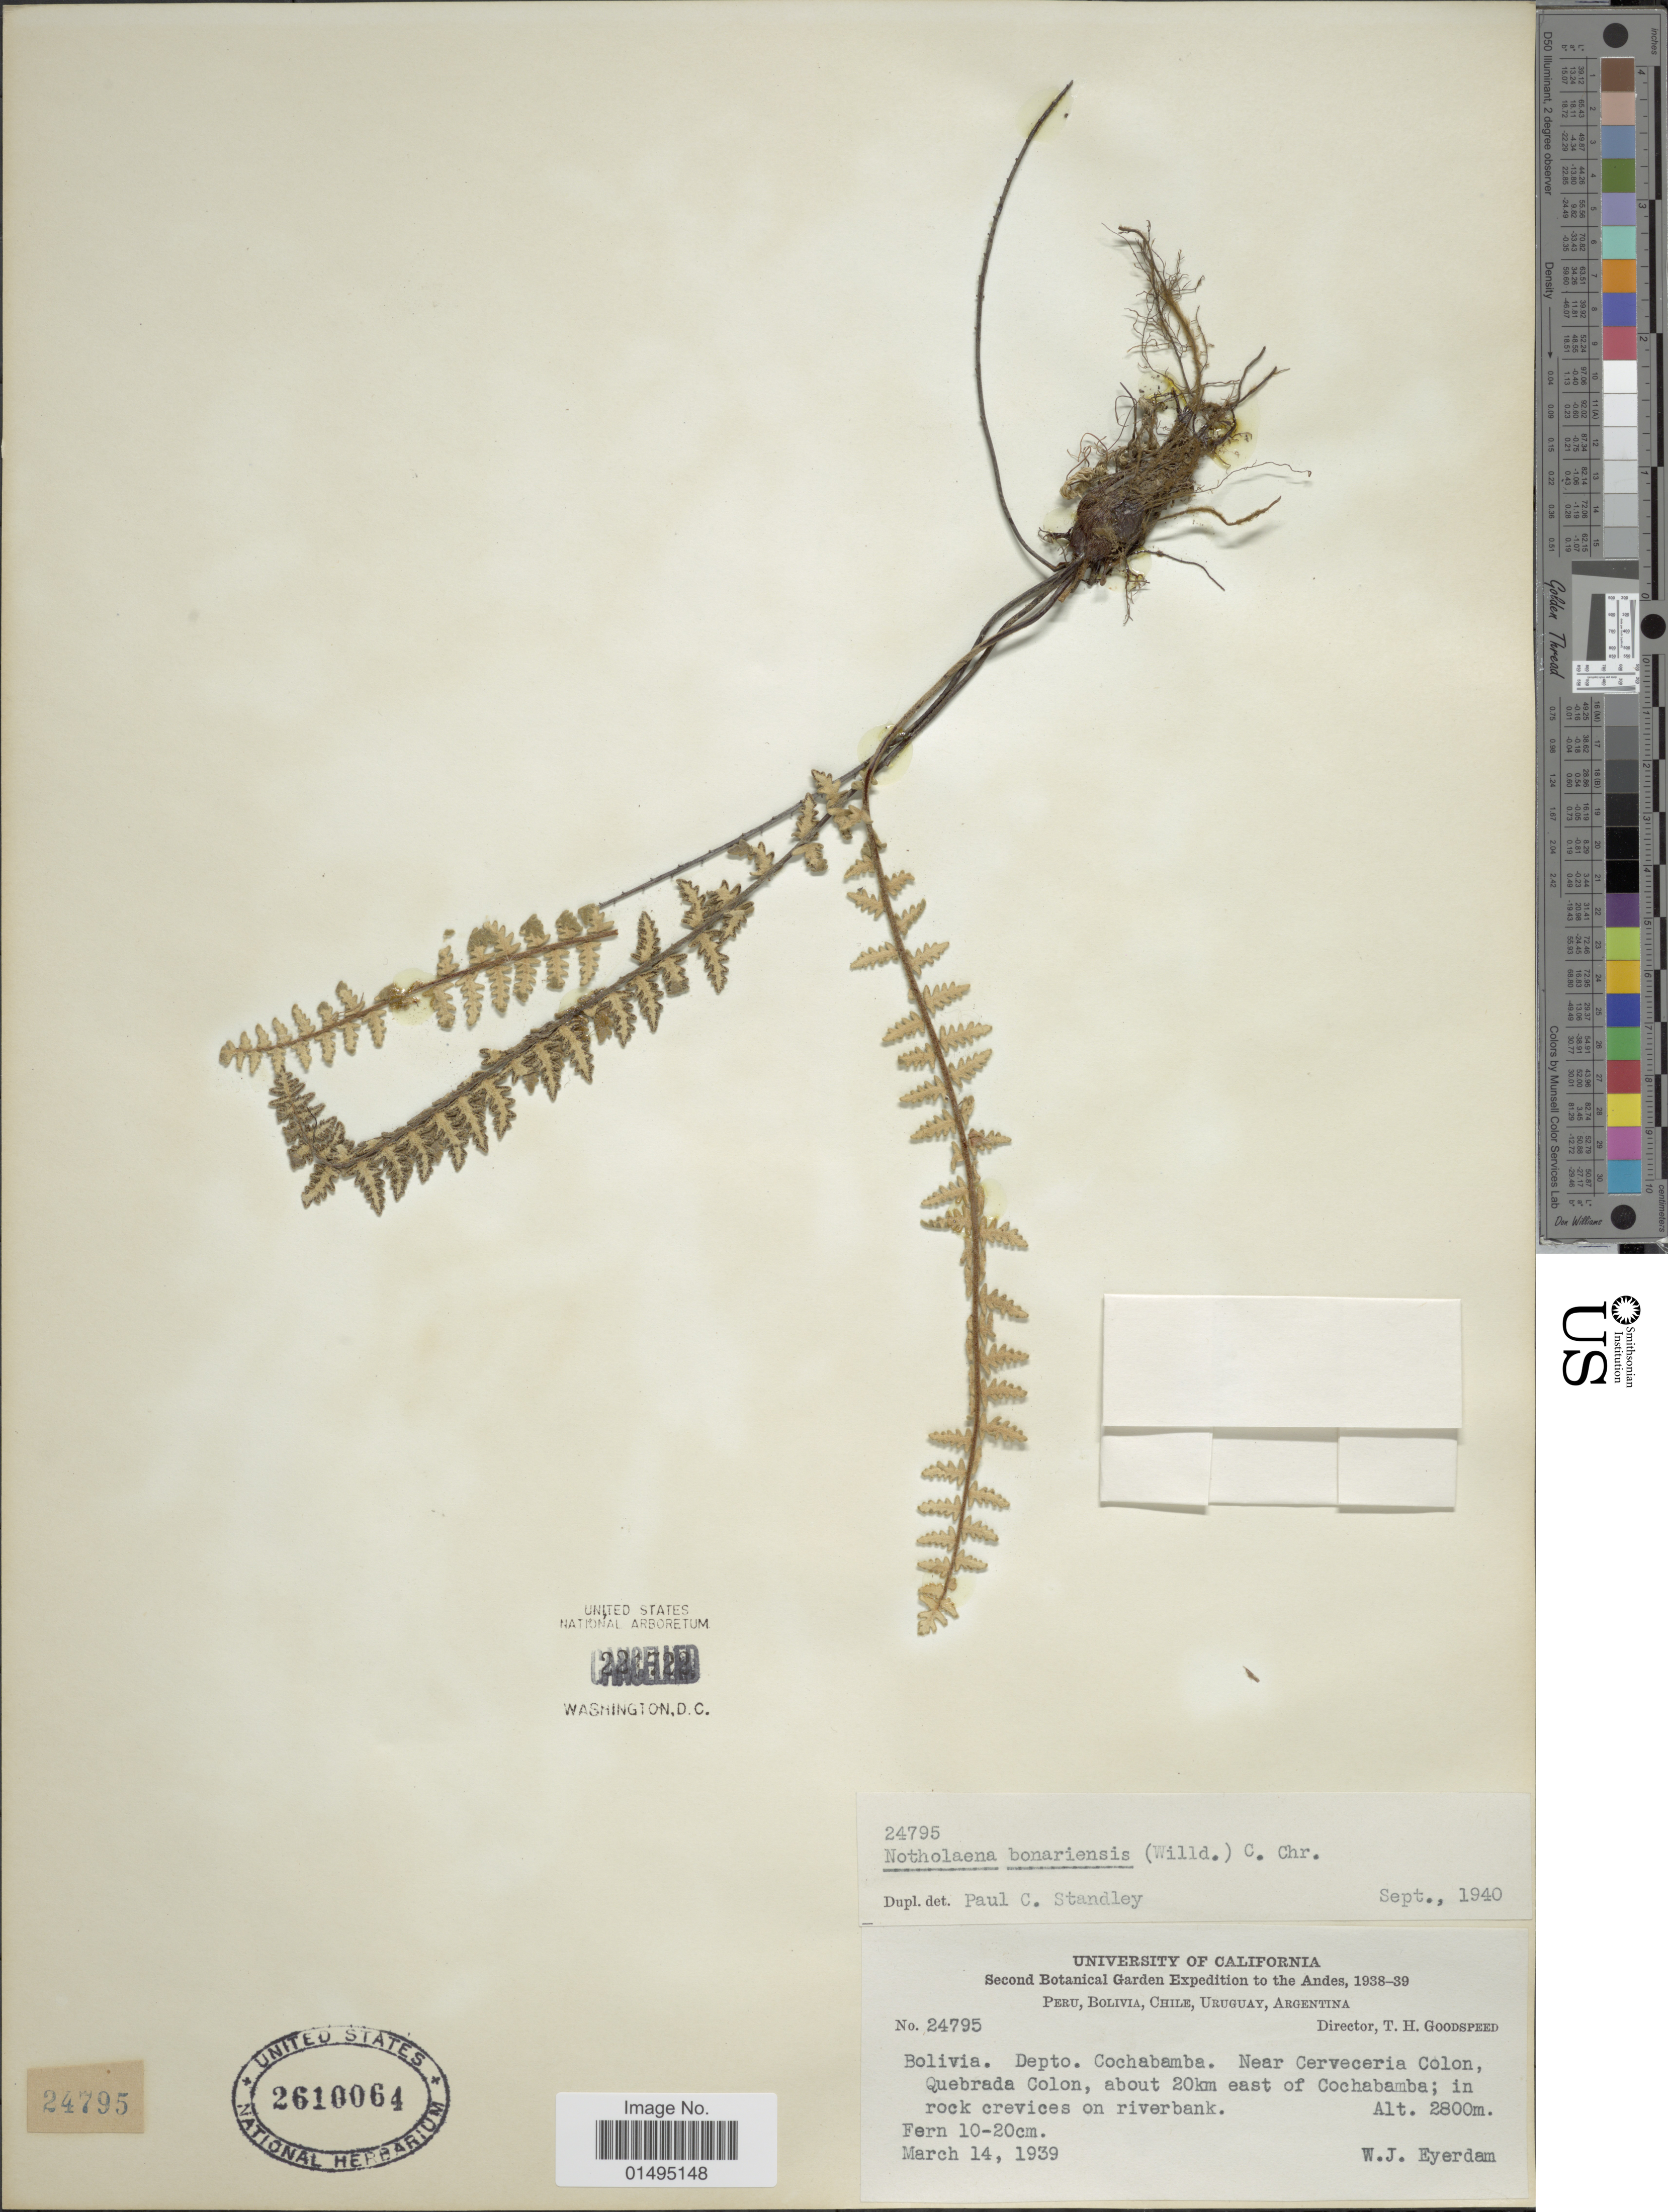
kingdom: Plantae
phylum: Tracheophyta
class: Polypodiopsida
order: Polypodiales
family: Pteridaceae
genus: Myriopteris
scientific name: Myriopteris aurea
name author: (Poir.) Grusz & Windham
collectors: W. J. Eyerdam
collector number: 24795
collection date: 1939-03-14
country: Bolivia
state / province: Cochabamba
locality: Bolivia, Depto. Cochabamba, Near Cerveceria Colon, Quebrada colon, about 20 km east of Cochabamba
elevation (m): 2800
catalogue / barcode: US 2610064